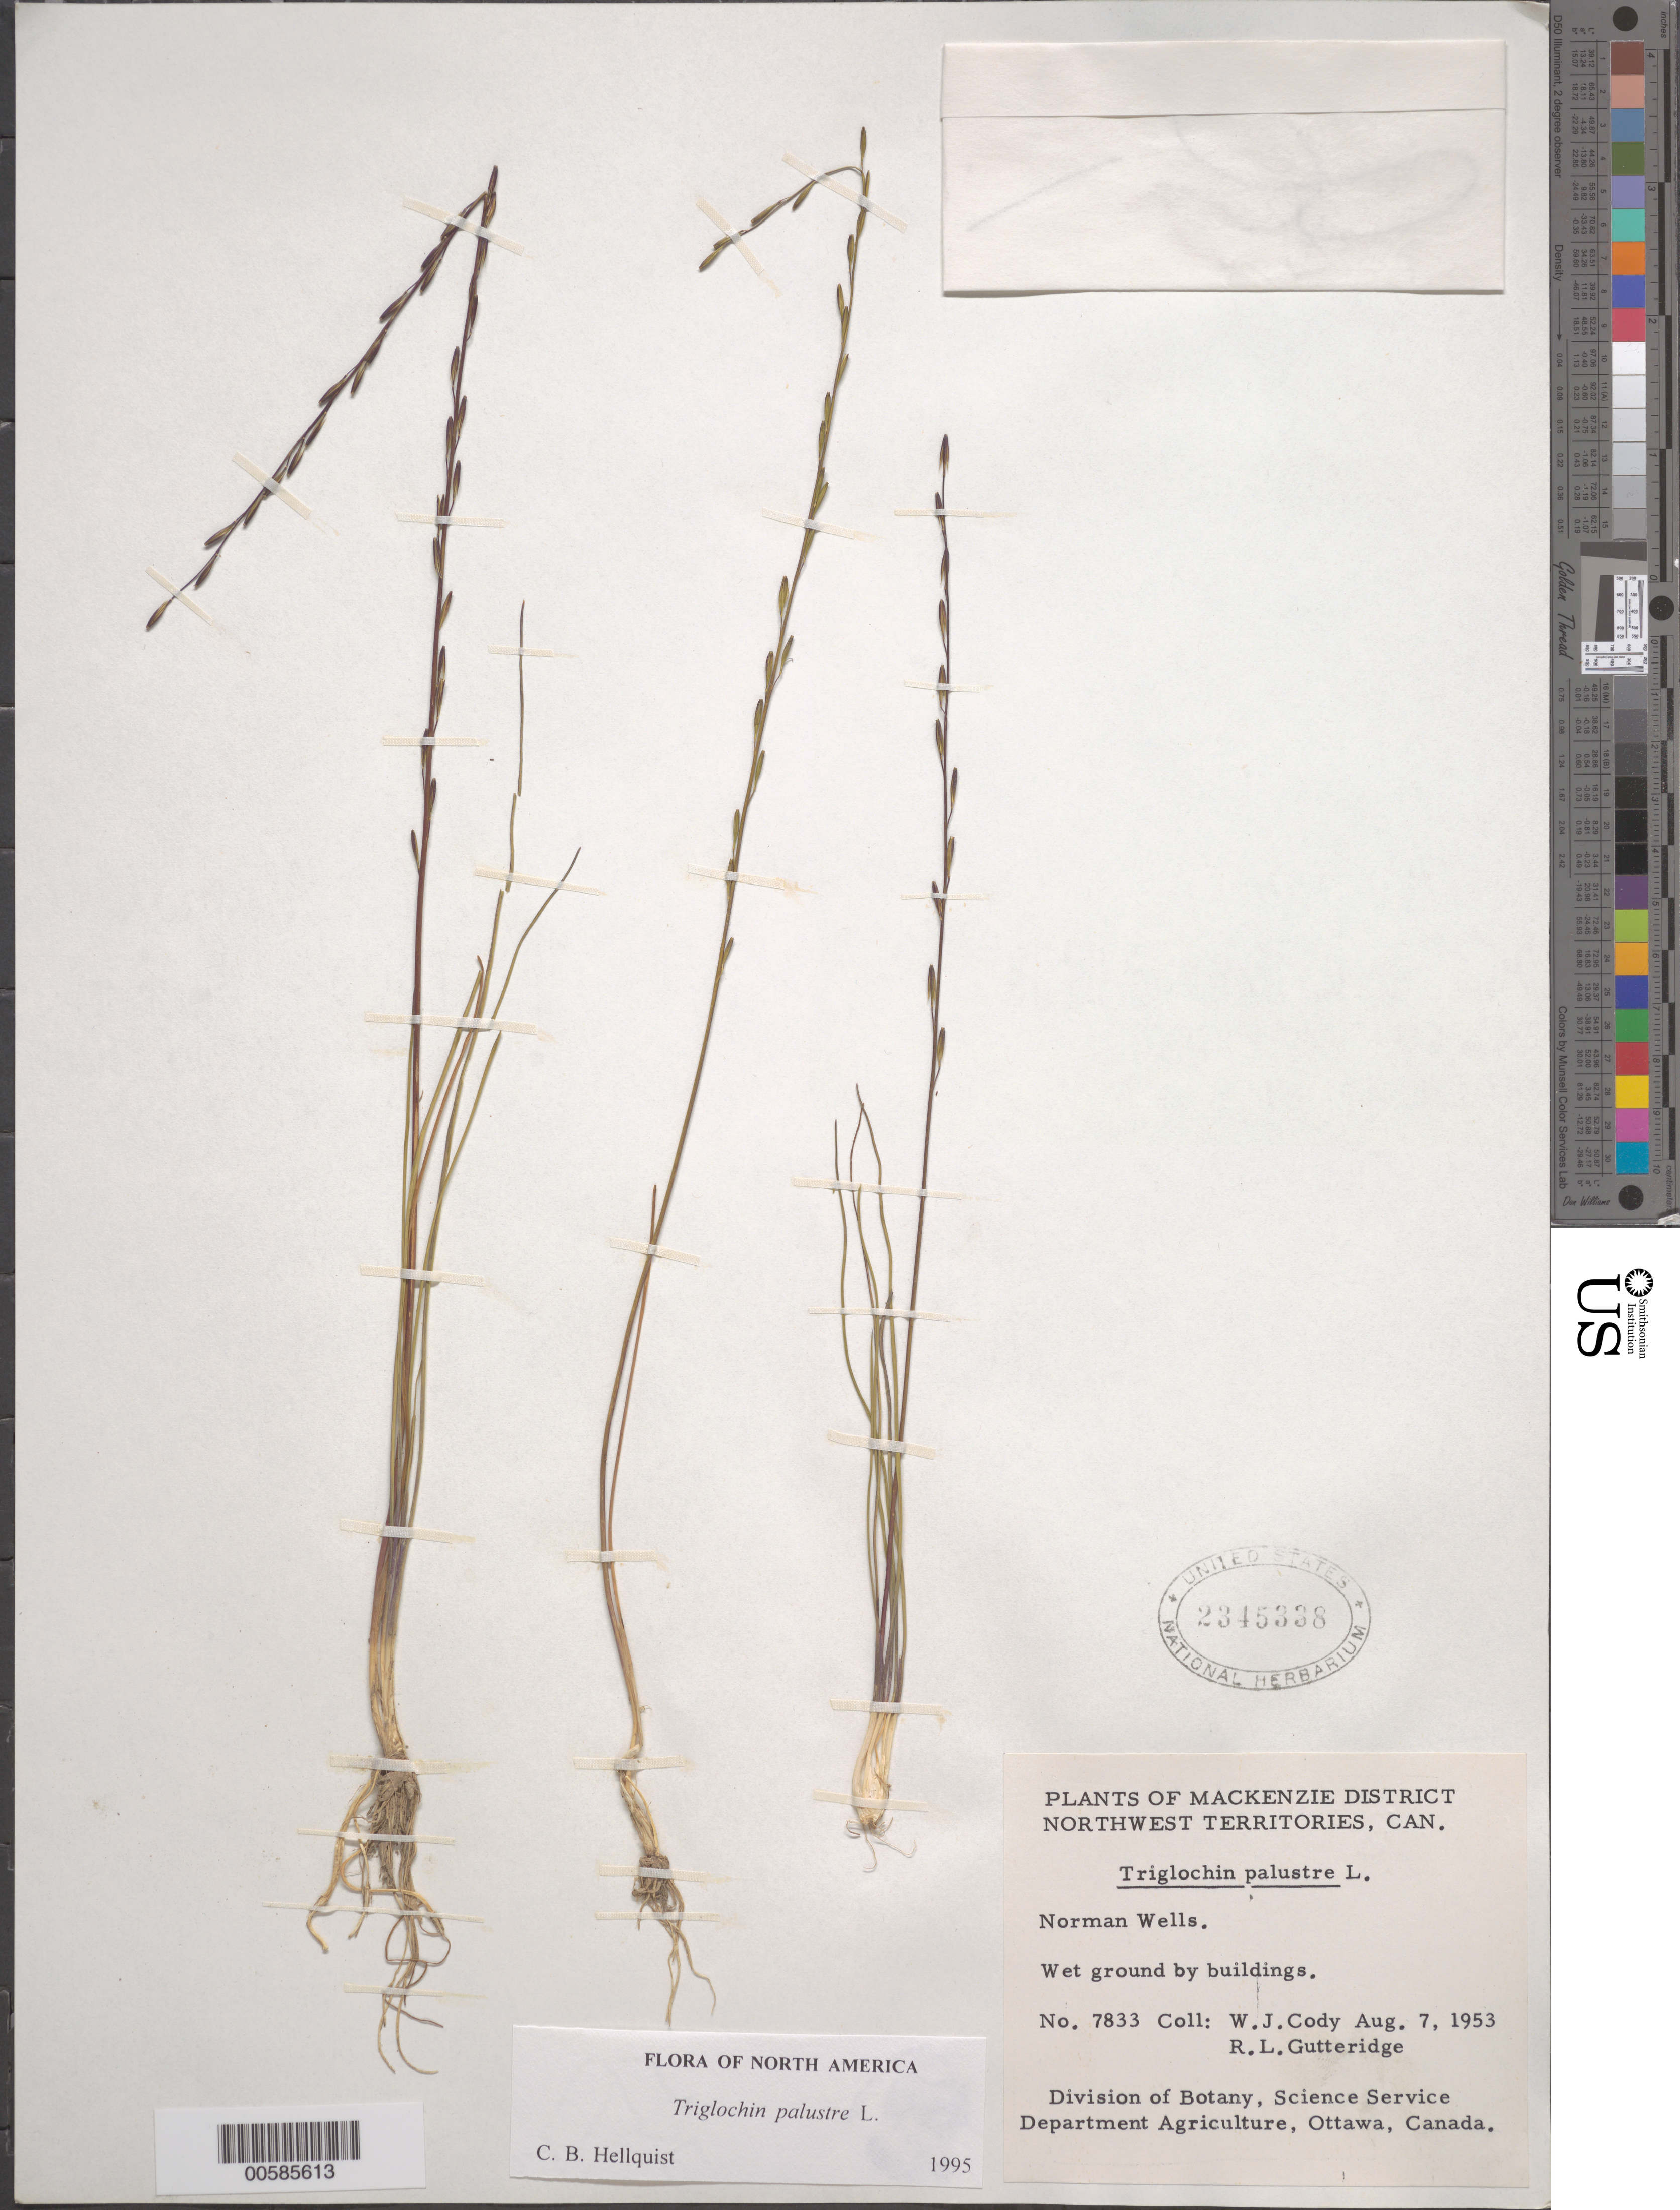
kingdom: Plantae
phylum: Tracheophyta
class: Liliopsida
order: Alismatales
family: Juncaginaceae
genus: Triglochin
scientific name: Triglochin palustris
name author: L.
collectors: W. Cody & R. Gutteridge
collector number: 7833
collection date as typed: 07 Aug 1953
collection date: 1953-08-07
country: Canada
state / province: Northwest Territories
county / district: Mackenzie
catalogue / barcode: US 2345338